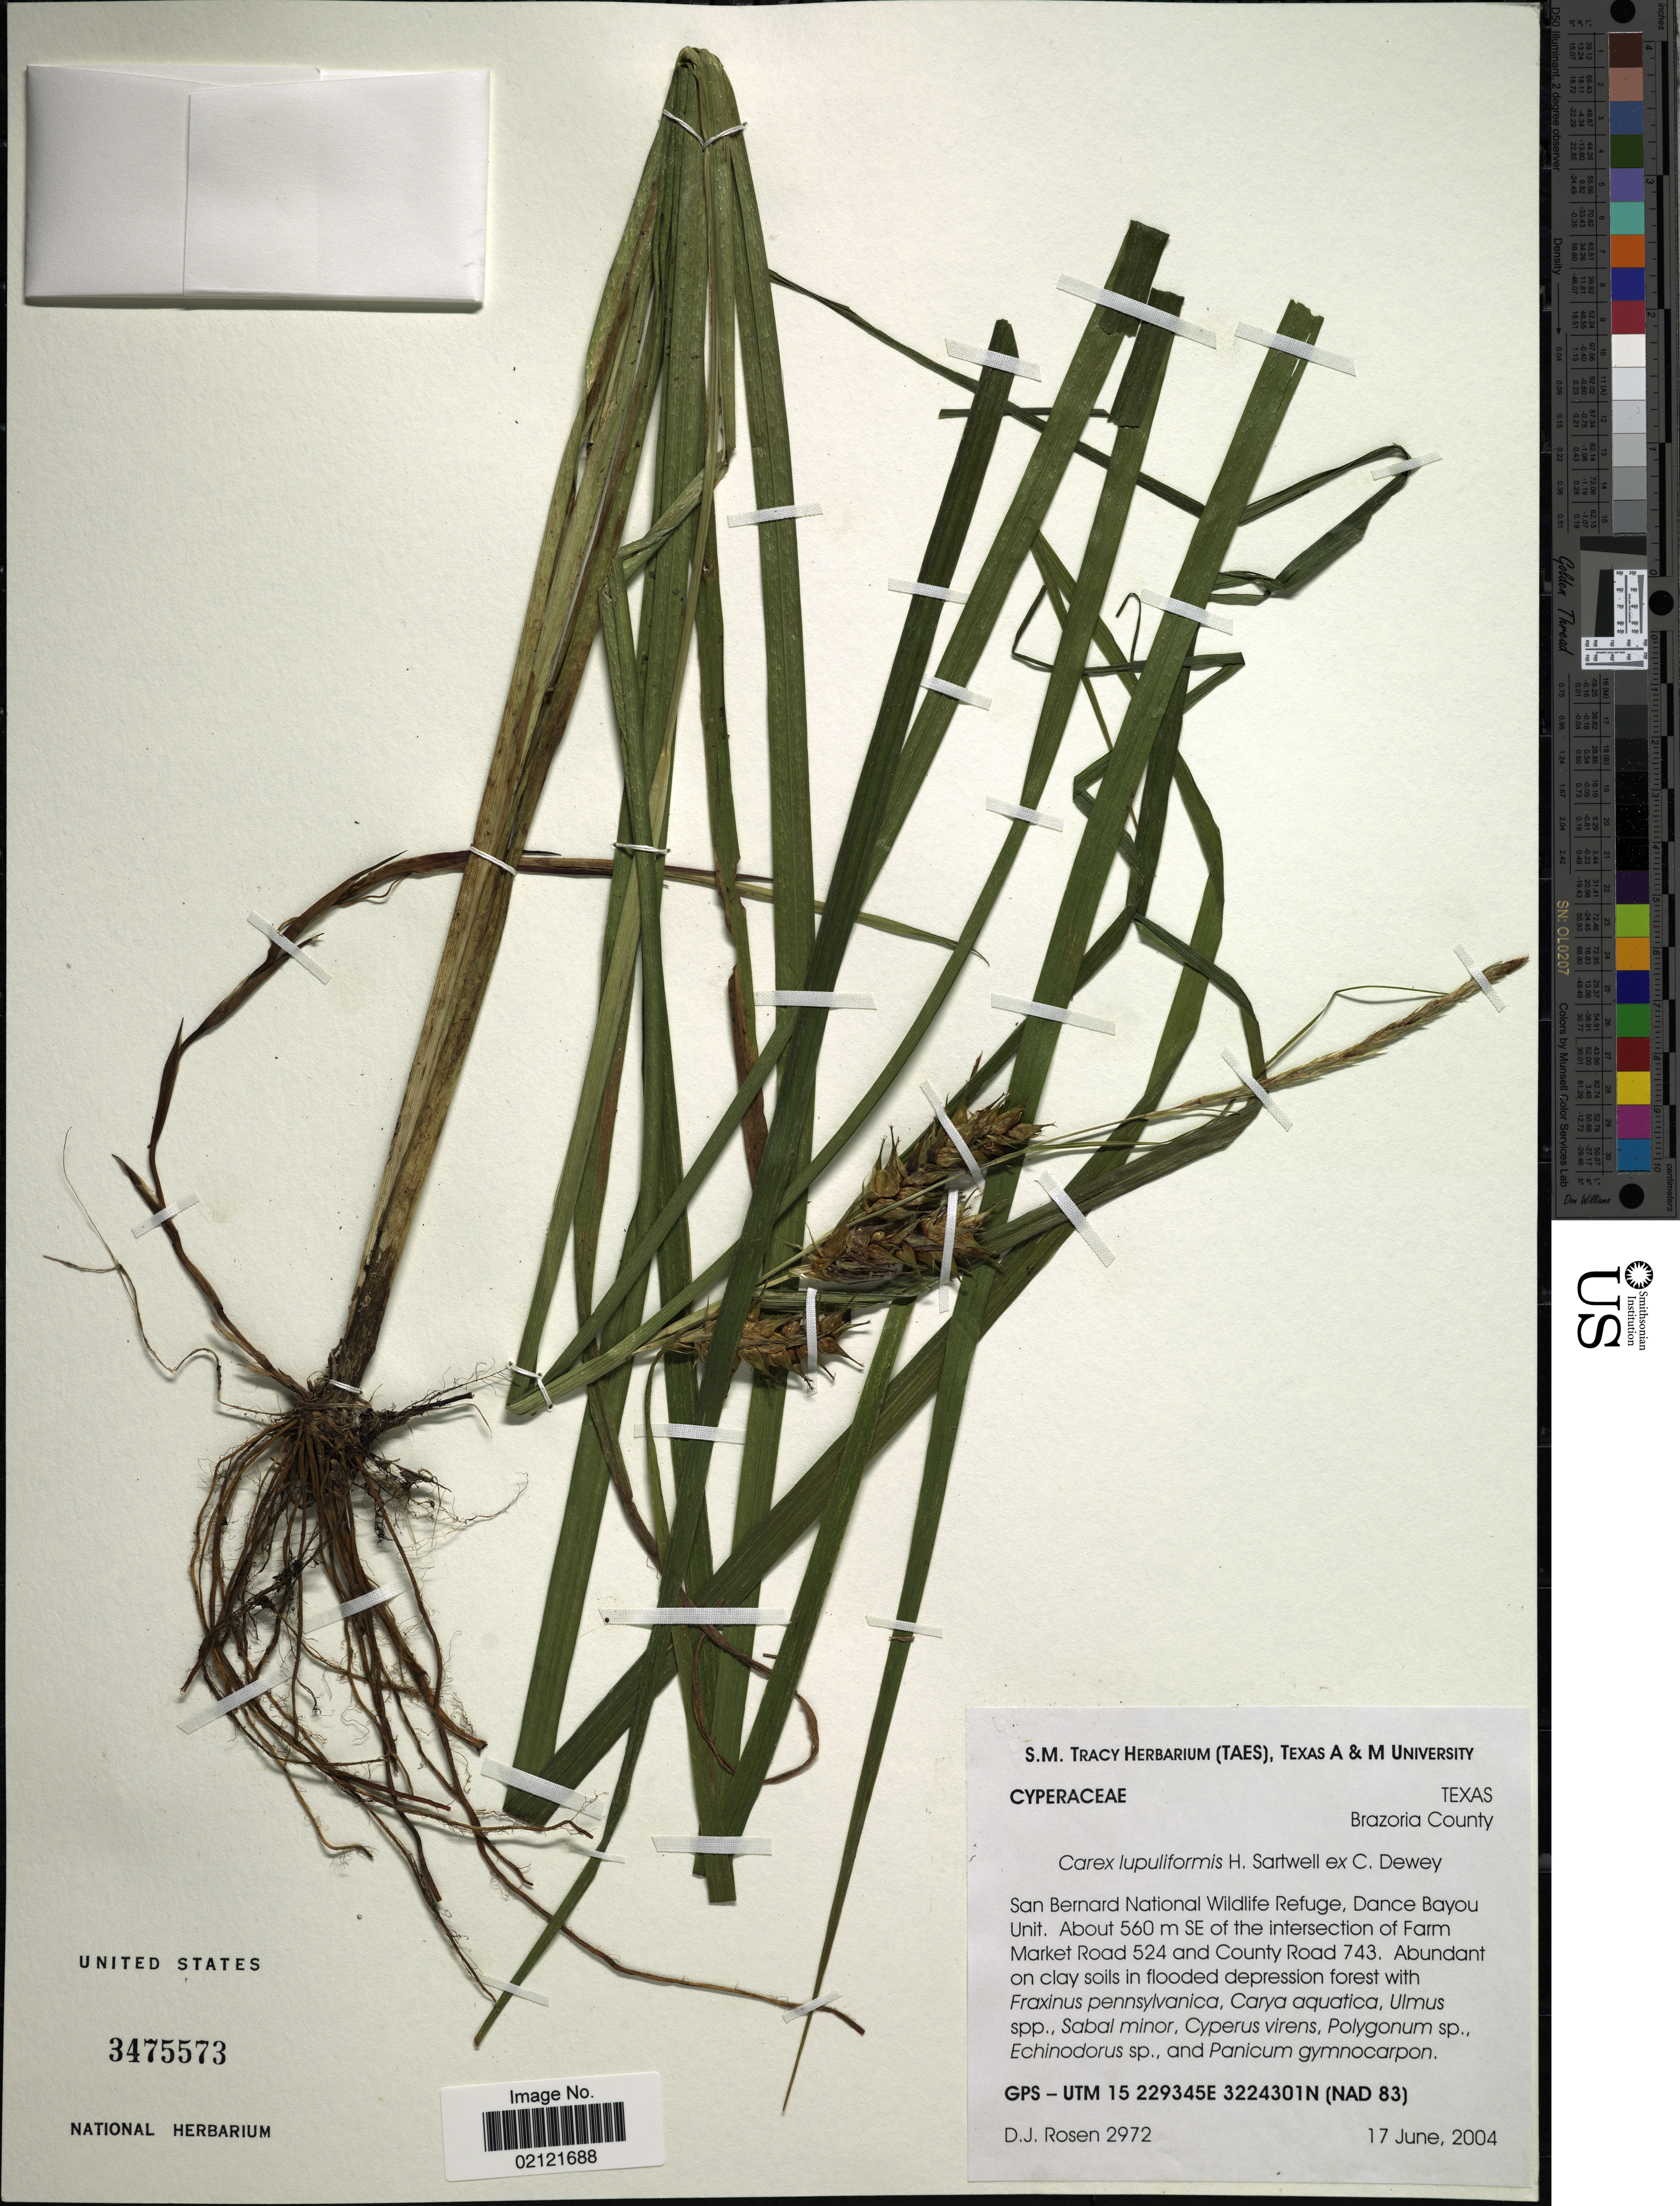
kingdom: Plantae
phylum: Tracheophyta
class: Liliopsida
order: Poales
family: Cyperaceae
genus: Carex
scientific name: Carex lupuliformis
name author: Sartwell ex Dewey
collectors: D. J. Rosen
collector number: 2972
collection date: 2004-06-17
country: United States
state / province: Texas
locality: Brazoria County, San Bernard National Wildlife Refuge, Dance Bayou Unit. About 560 m SE of the intersection of Farm Market Road 524 and County Road 743, GPS - UTM 15 229345E 3224301N (NAD83)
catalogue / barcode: US 3475573